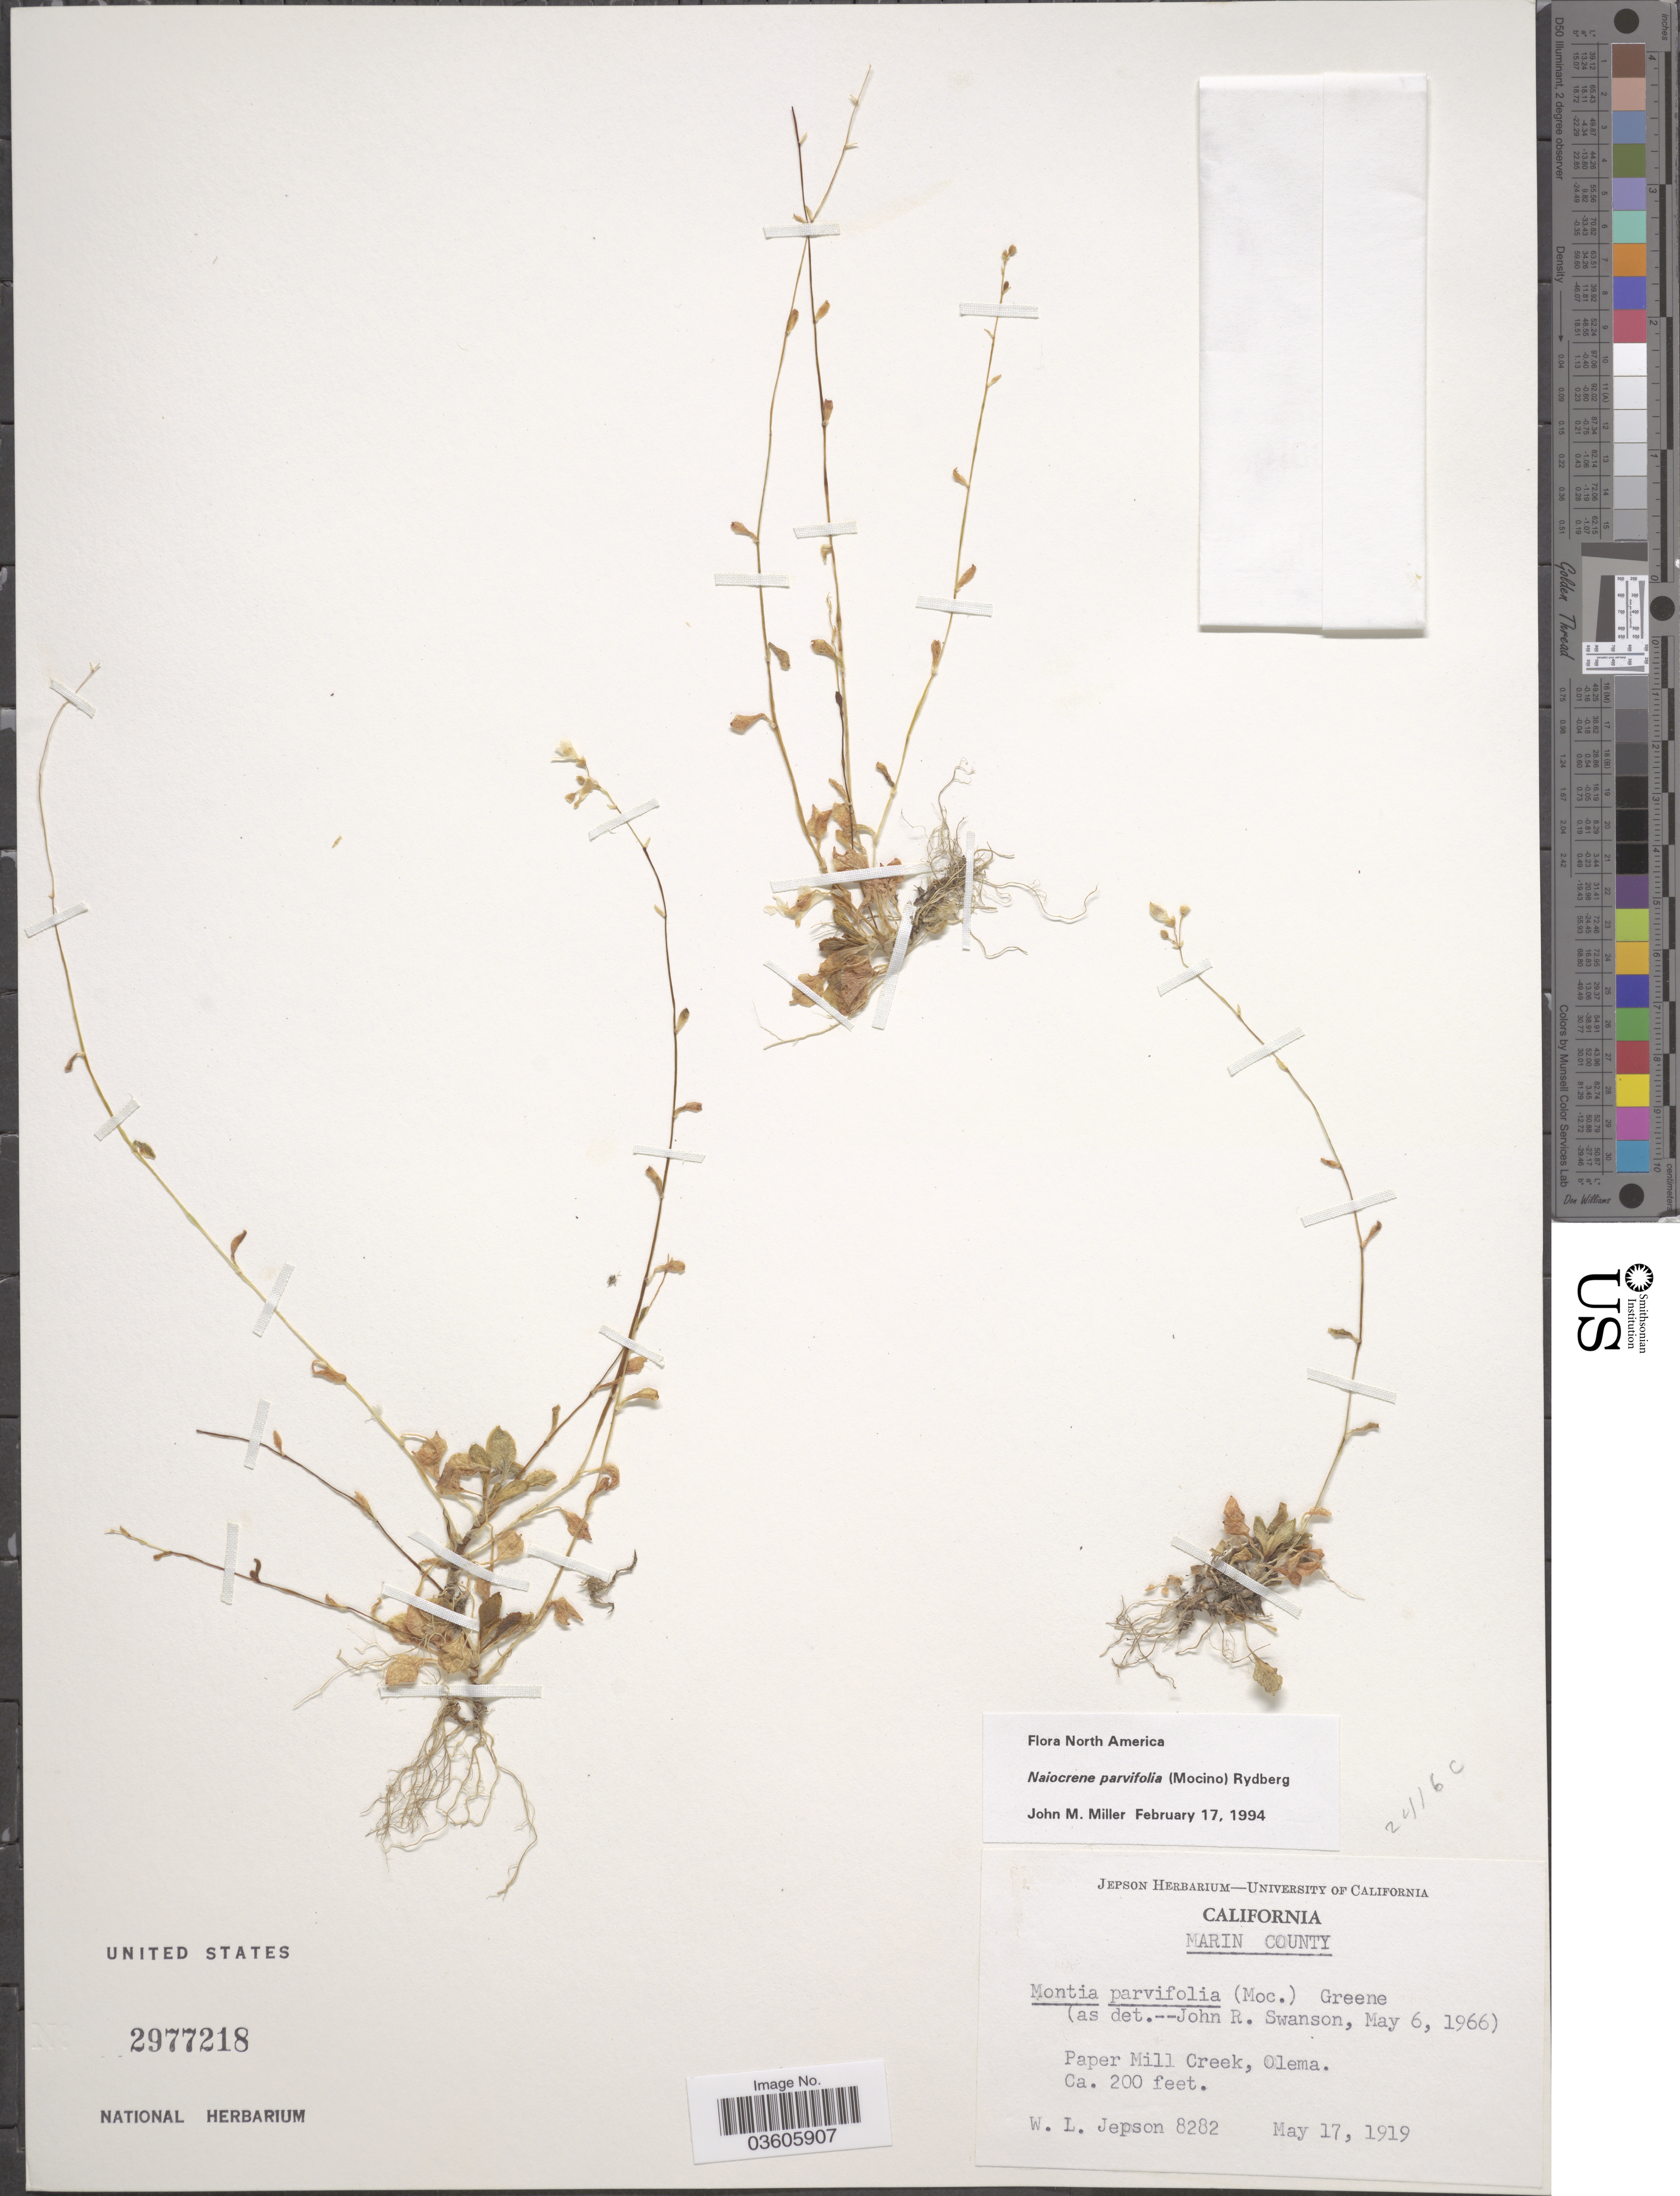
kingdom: Plantae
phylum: Tracheophyta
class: Magnoliopsida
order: Caryophyllales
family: Montiaceae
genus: Montia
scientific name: Montia parvifolia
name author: (Moc. ex DC.) Greene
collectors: W. L. Jepson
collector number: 8282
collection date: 1919-05-17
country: United States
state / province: California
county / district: Marin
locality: Marin County. Paper Mill Creek, Olema.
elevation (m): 61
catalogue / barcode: US 2977218